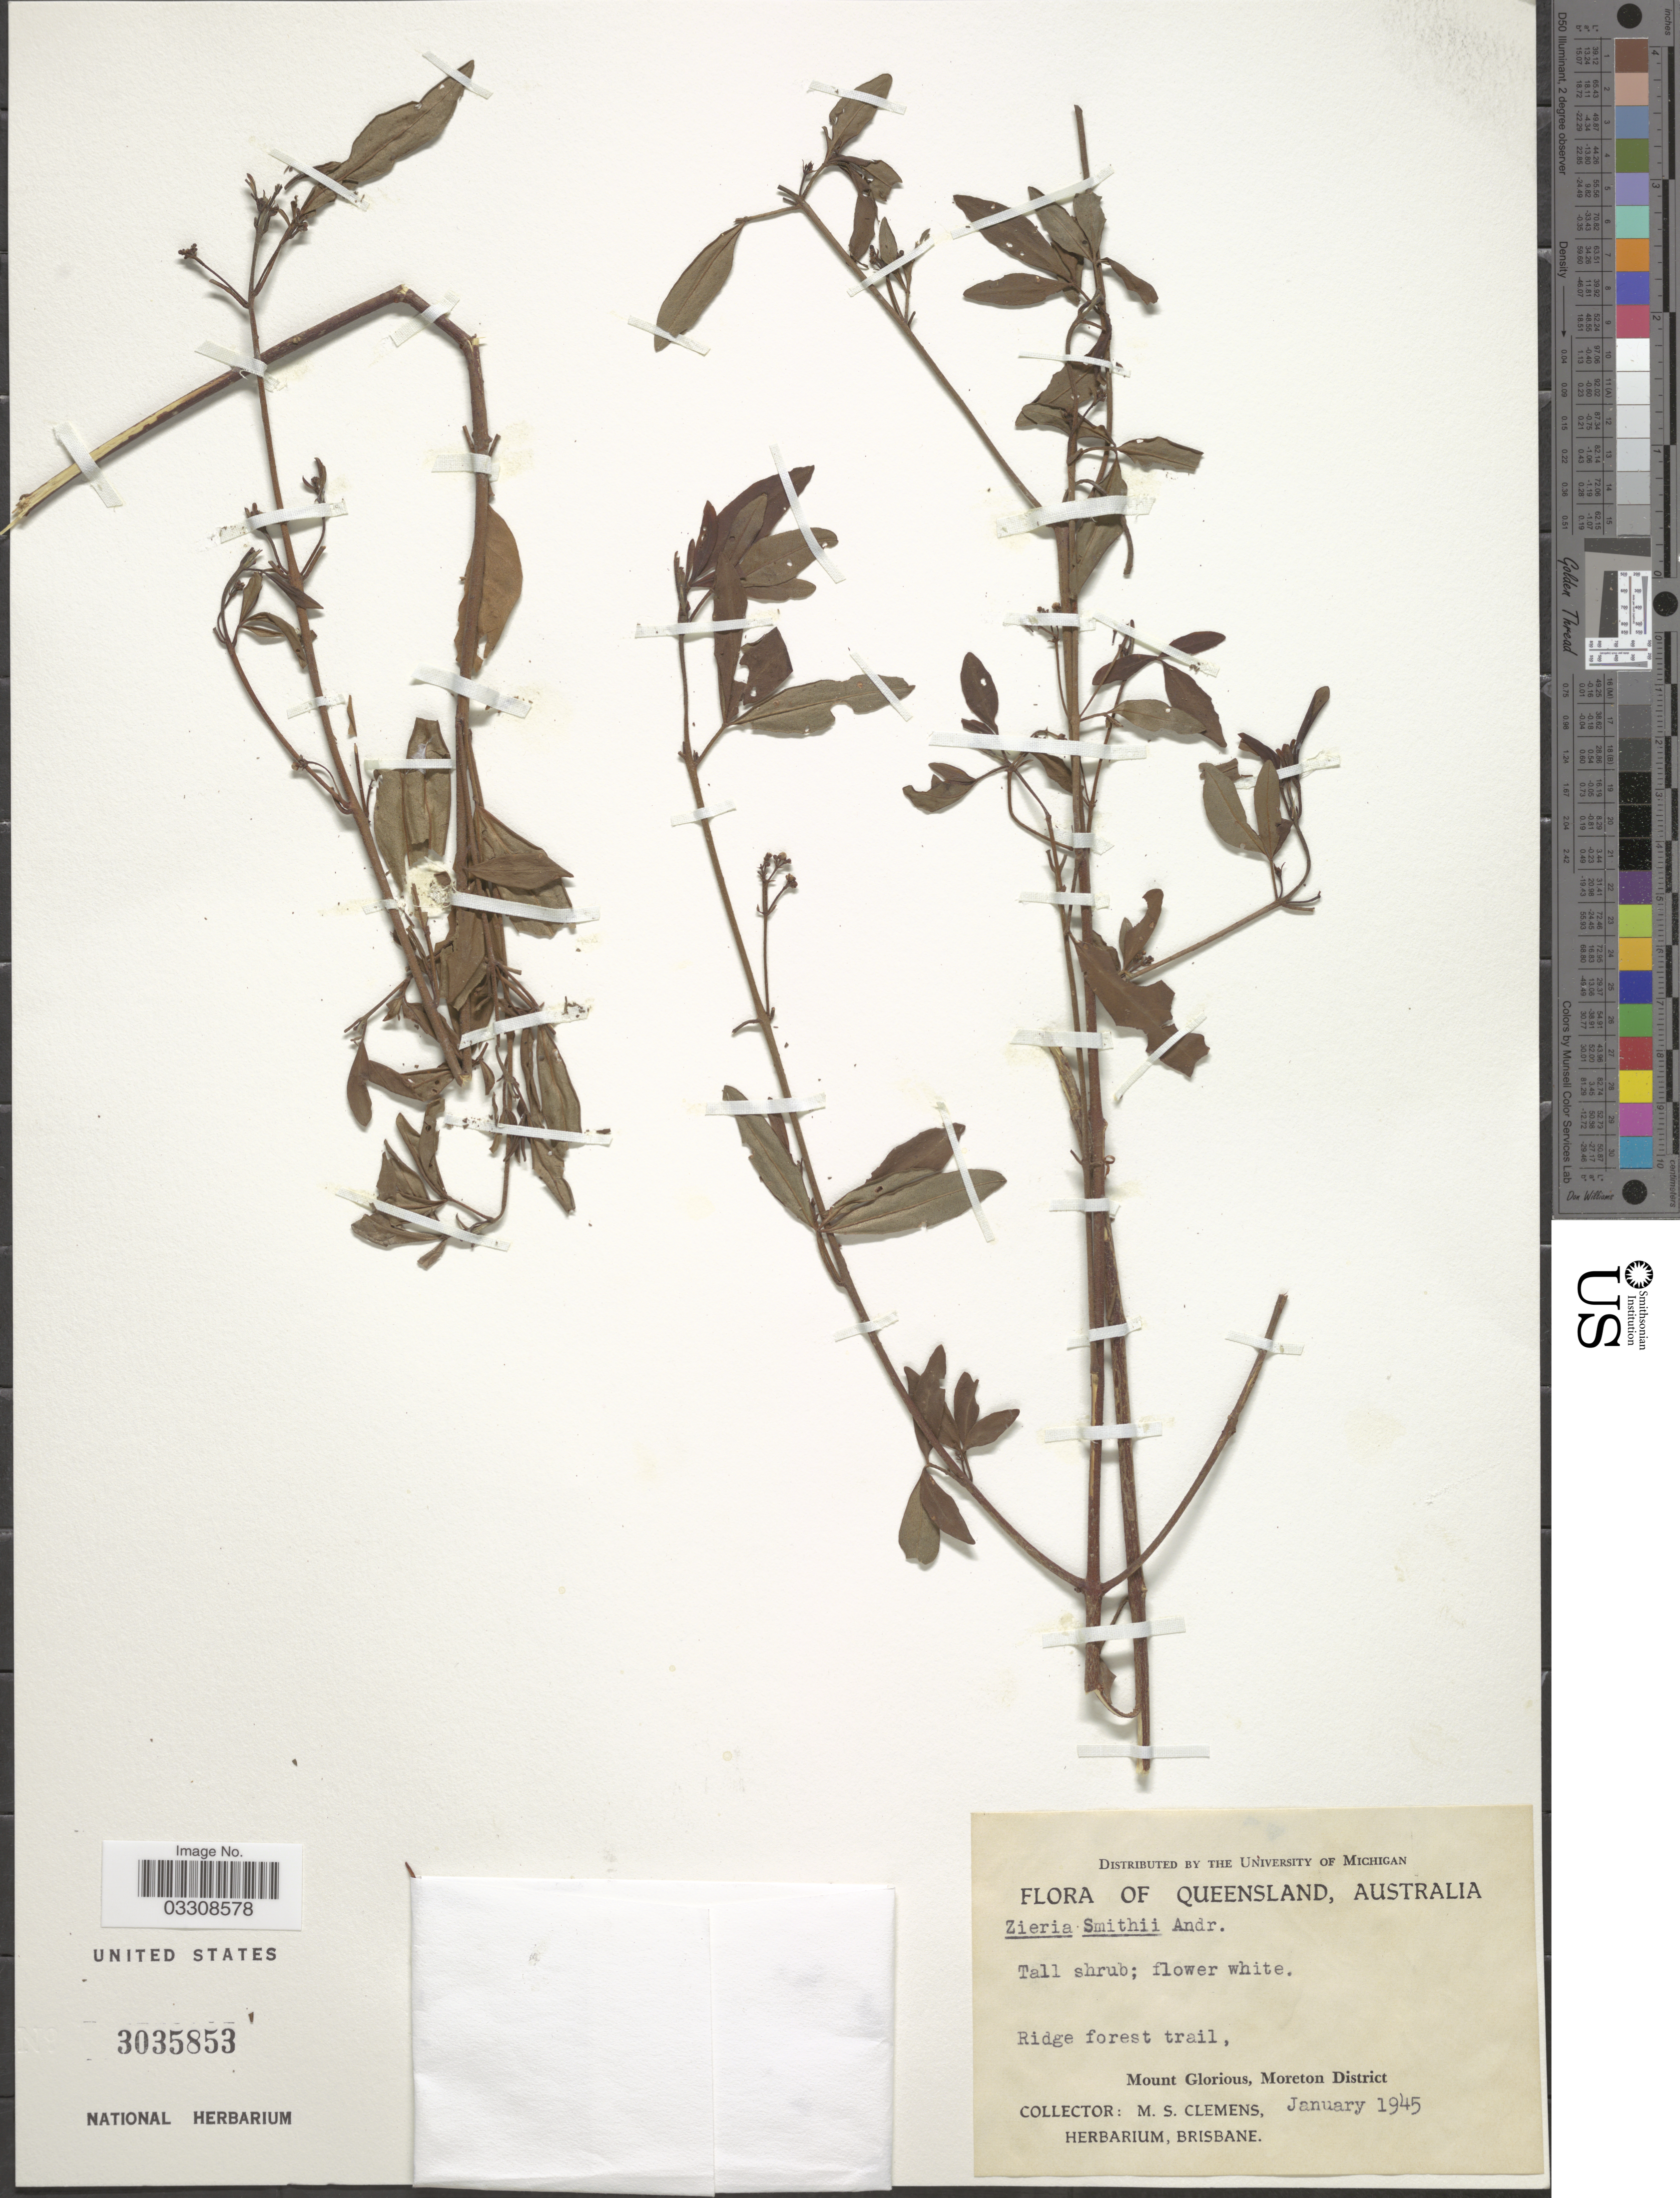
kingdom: Plantae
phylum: Tracheophyta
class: Magnoliopsida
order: Sapindales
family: Rutaceae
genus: Zieria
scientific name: Zieria smithii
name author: Jacks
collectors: M. S. Clemens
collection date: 1945-01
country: Australia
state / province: Queensland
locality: Mount Glorious, Moreton District.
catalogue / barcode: US 3035853